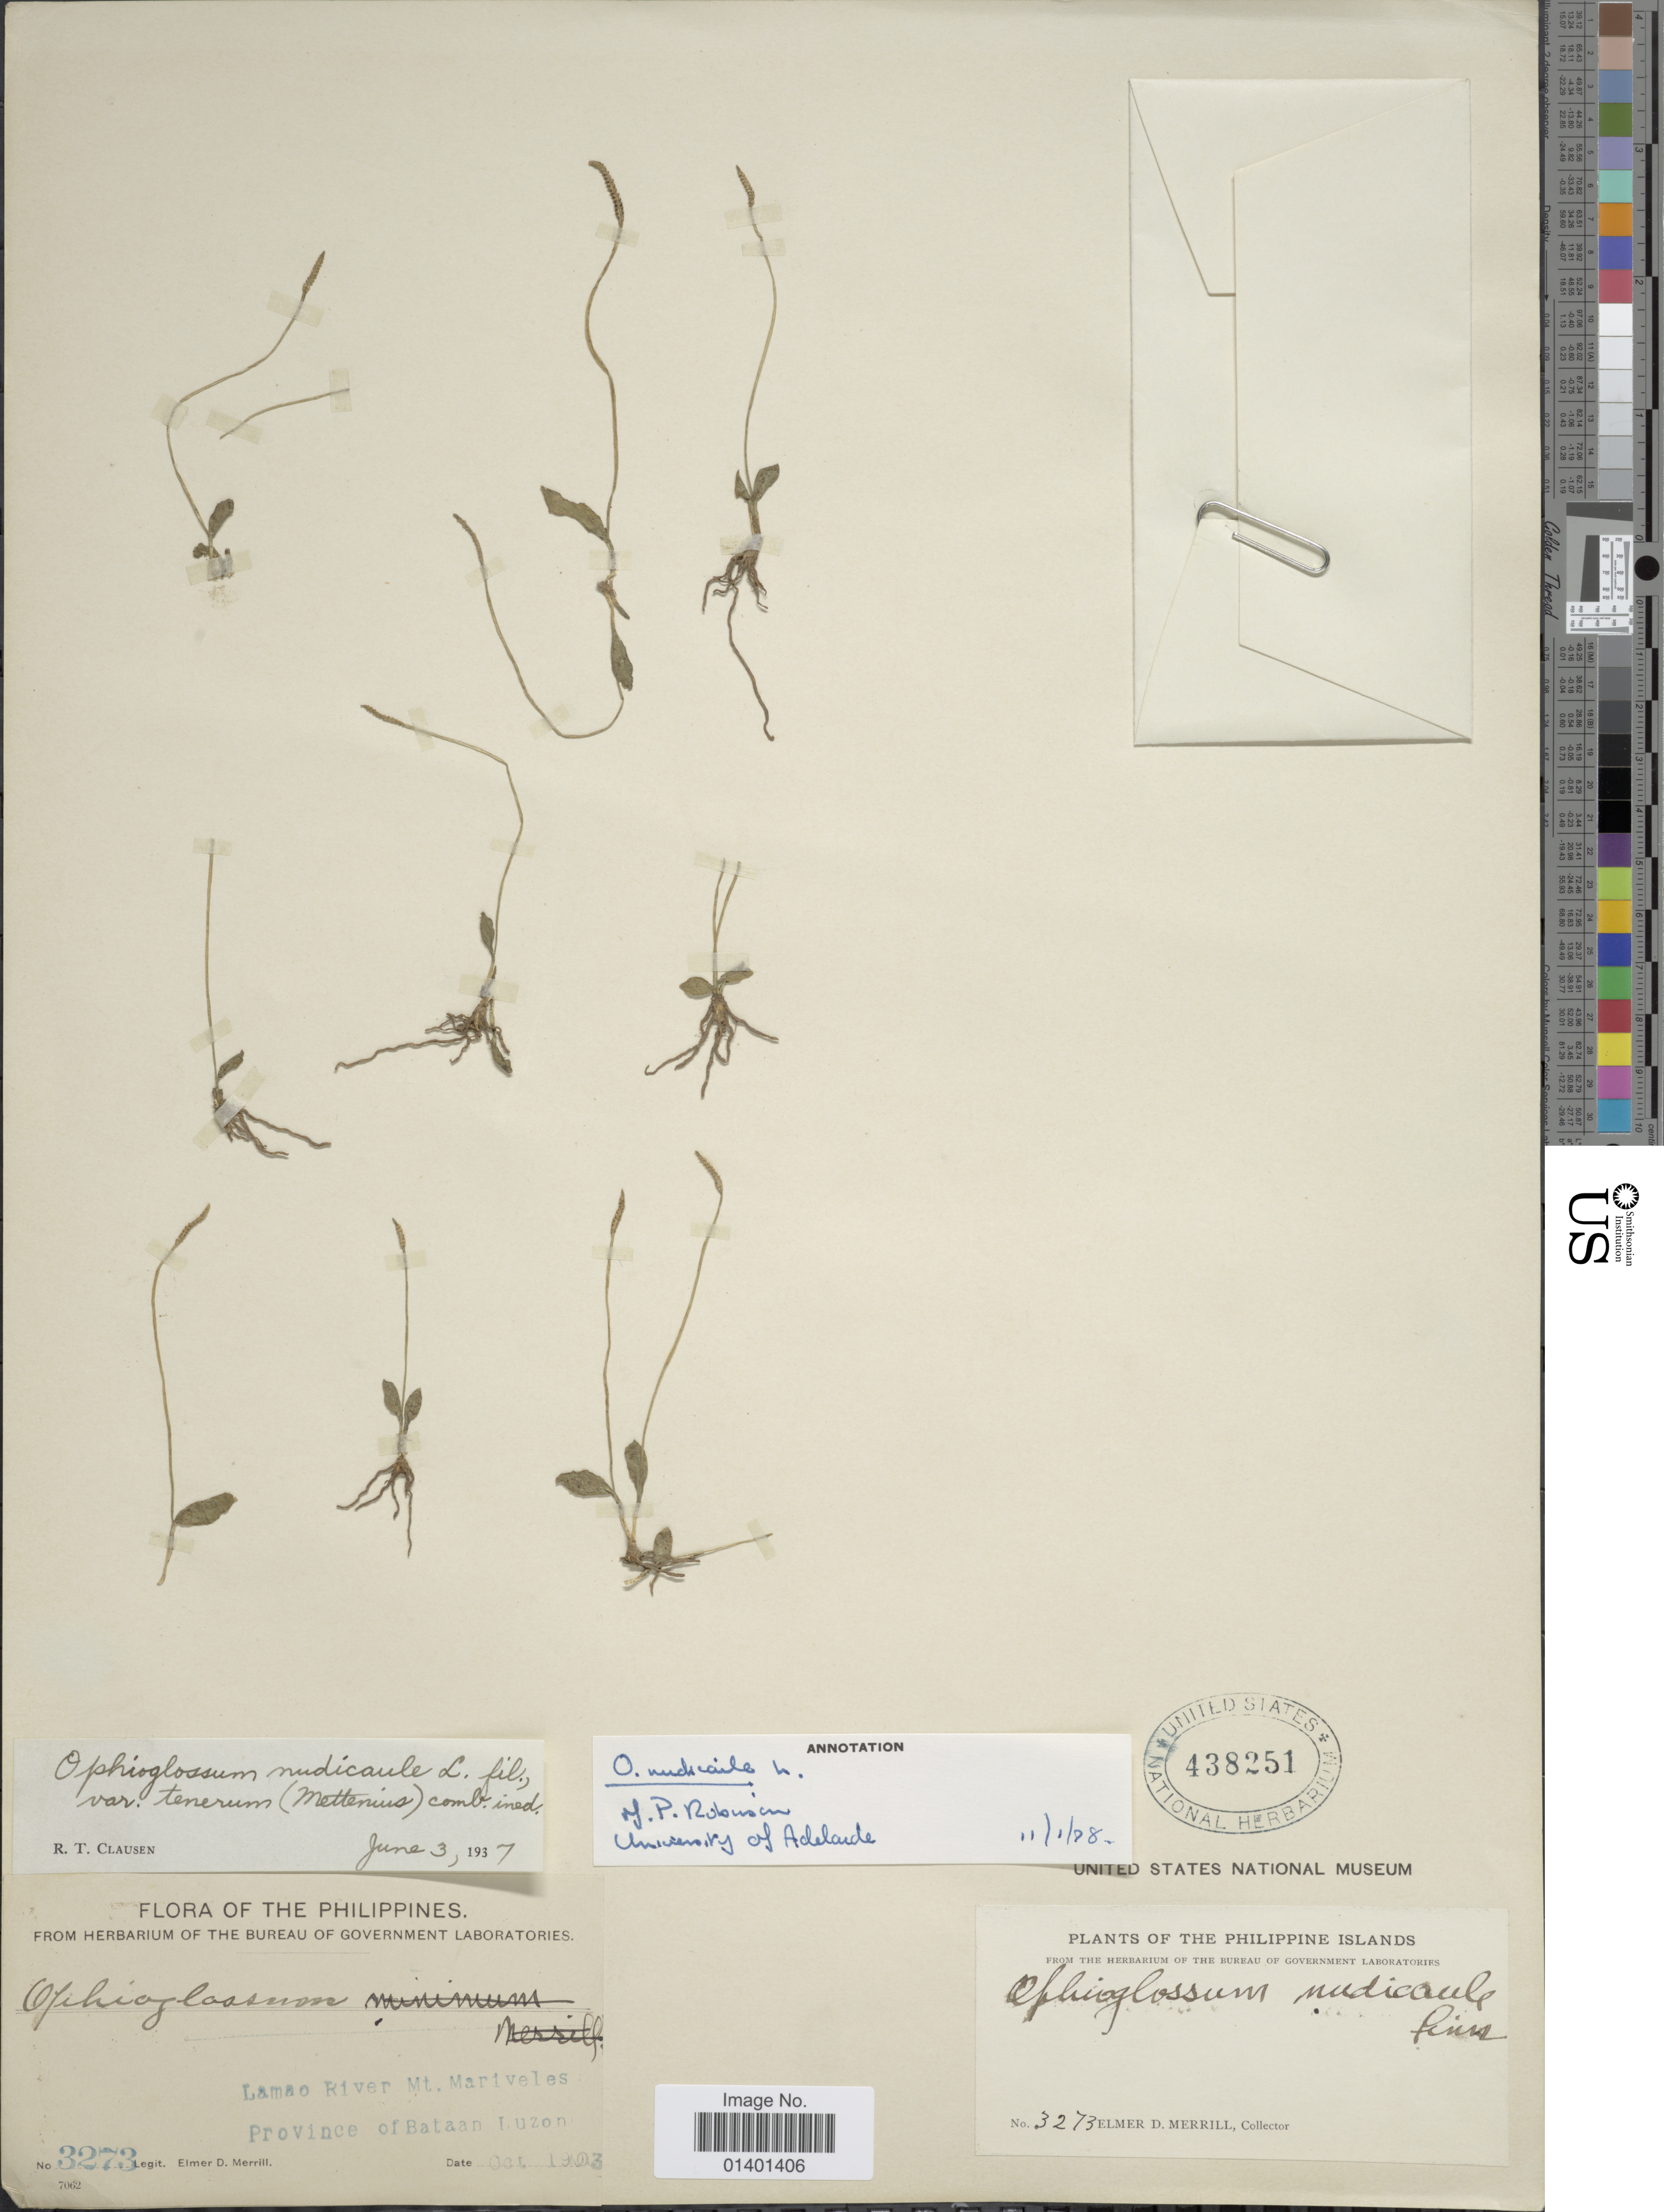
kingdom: Plantae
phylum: Tracheophyta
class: Polypodiopsida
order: Ophioglossales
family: Ophioglossaceae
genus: Ophioglossum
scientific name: Ophioglossum nudicaule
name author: L. f.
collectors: E. D. Merrill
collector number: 2373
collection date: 1903-10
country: Philippines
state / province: Central Luzon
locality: Lamao River, Mt. Mariveles, Province of Bataan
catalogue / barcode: US 438251